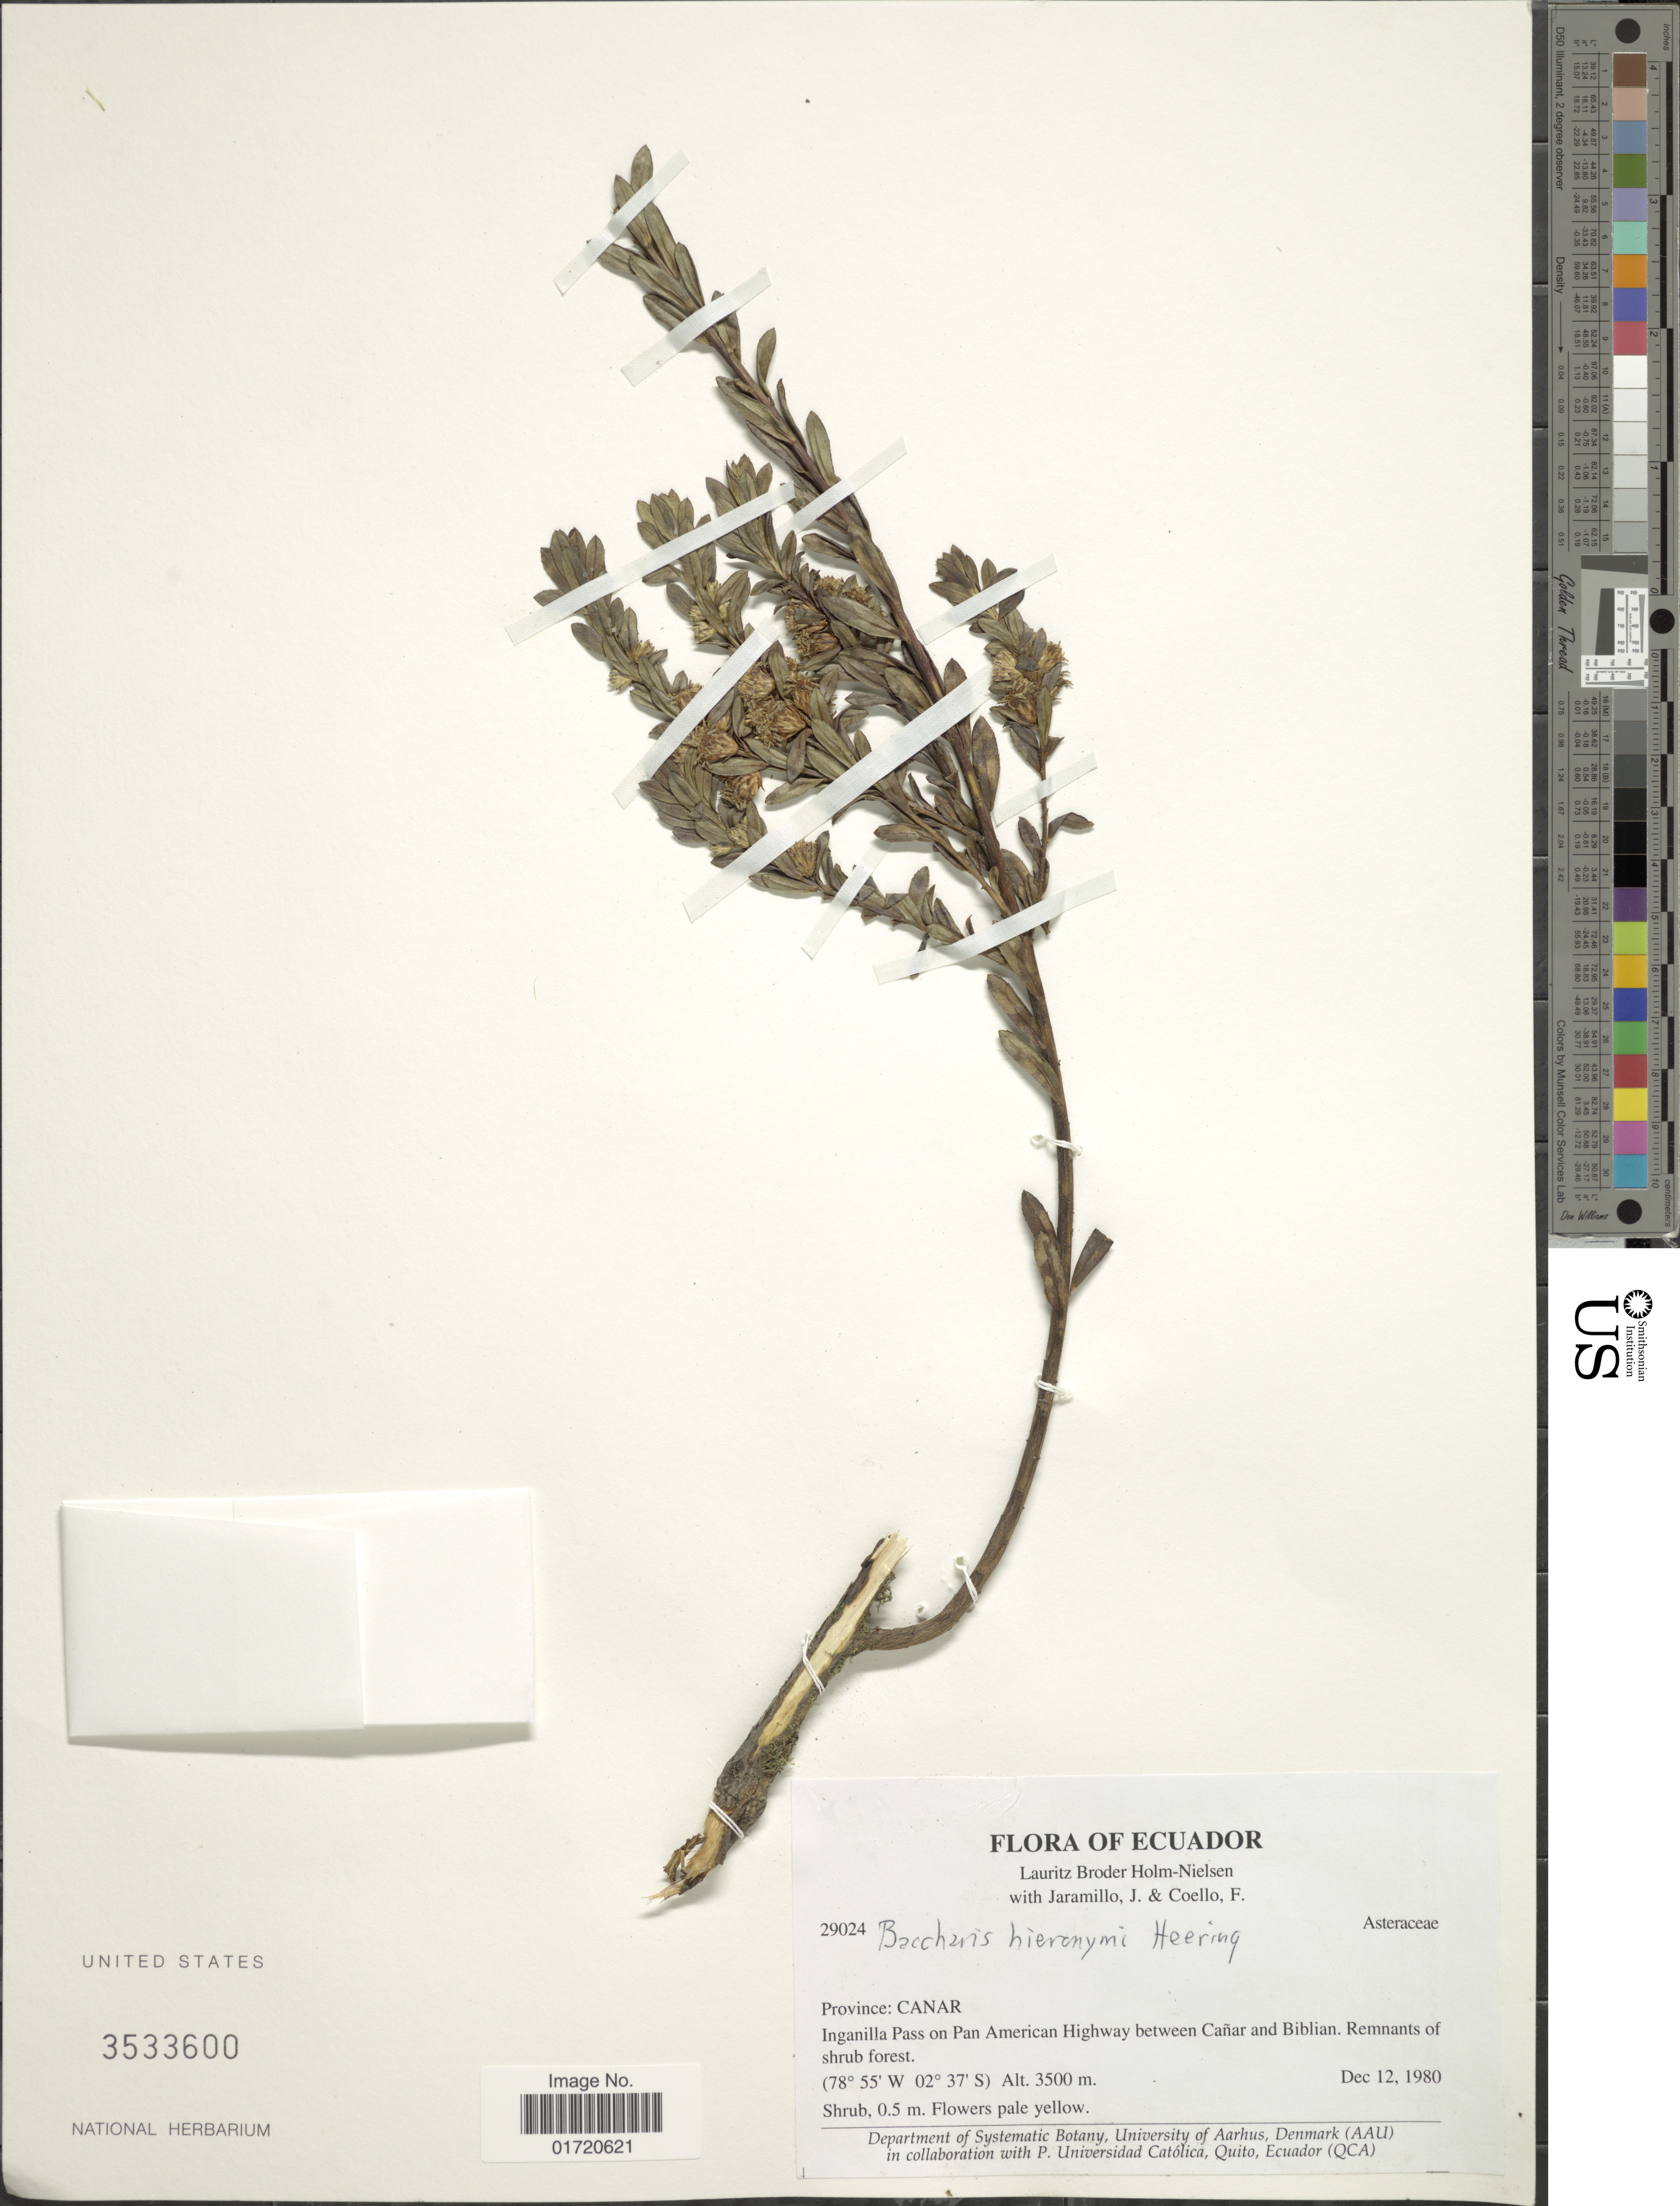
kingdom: Plantae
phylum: Tracheophyta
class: Magnoliopsida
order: Asterales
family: Asteraceae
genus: Baccharis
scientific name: Baccharis hieronymi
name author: Heering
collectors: L. B. Holm-Nielsen, J. Jaramillo, J. Coello & F. Coello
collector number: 29024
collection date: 1980-12-12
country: Ecuador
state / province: Cañar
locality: Inganilla Pass on Pan American Highway between Canar and Biblian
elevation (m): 3500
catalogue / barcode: US 3533600